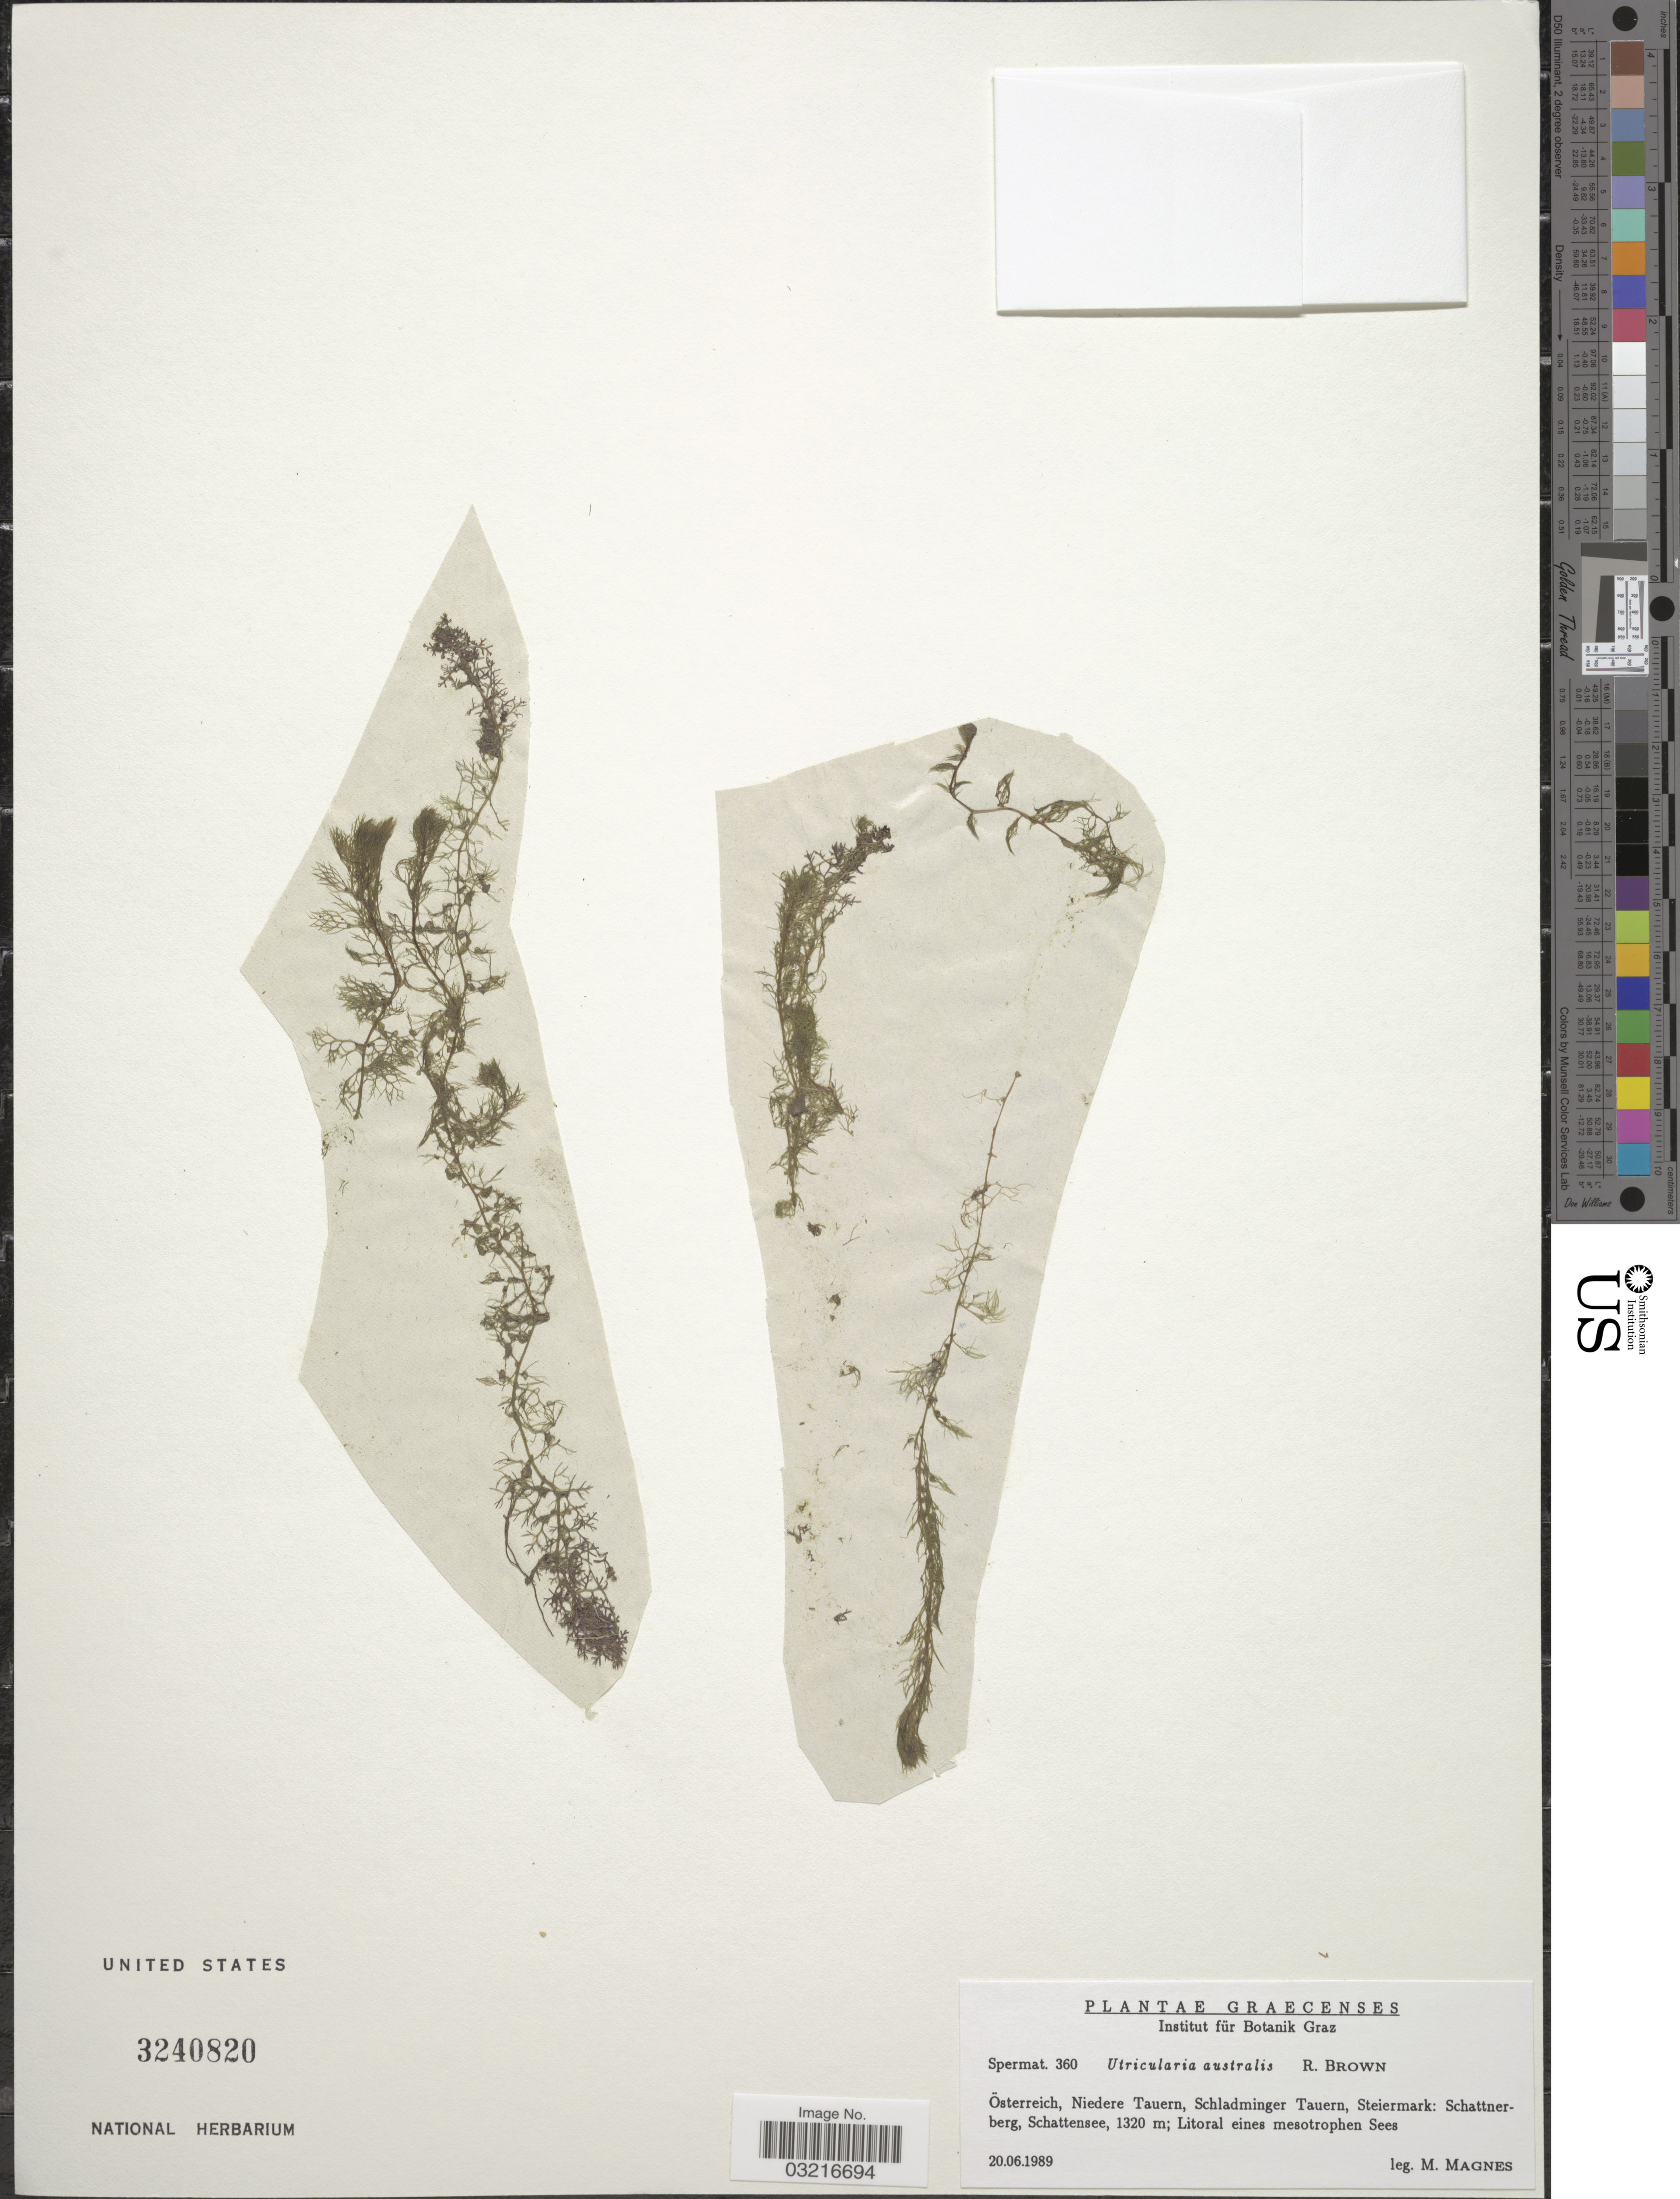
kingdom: Plantae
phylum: Tracheophyta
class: Magnoliopsida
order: Lamiales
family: Lentibulariaceae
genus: Utricularia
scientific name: Utricularia australis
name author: R. Br.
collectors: M. Magnes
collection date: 1989-06-20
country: Austria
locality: Graecenses, Österreich, Niedere Tauern, Schladminger Tauern, Steiermark: Schattnerberg, Schattensee.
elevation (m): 1320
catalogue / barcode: US 3240820